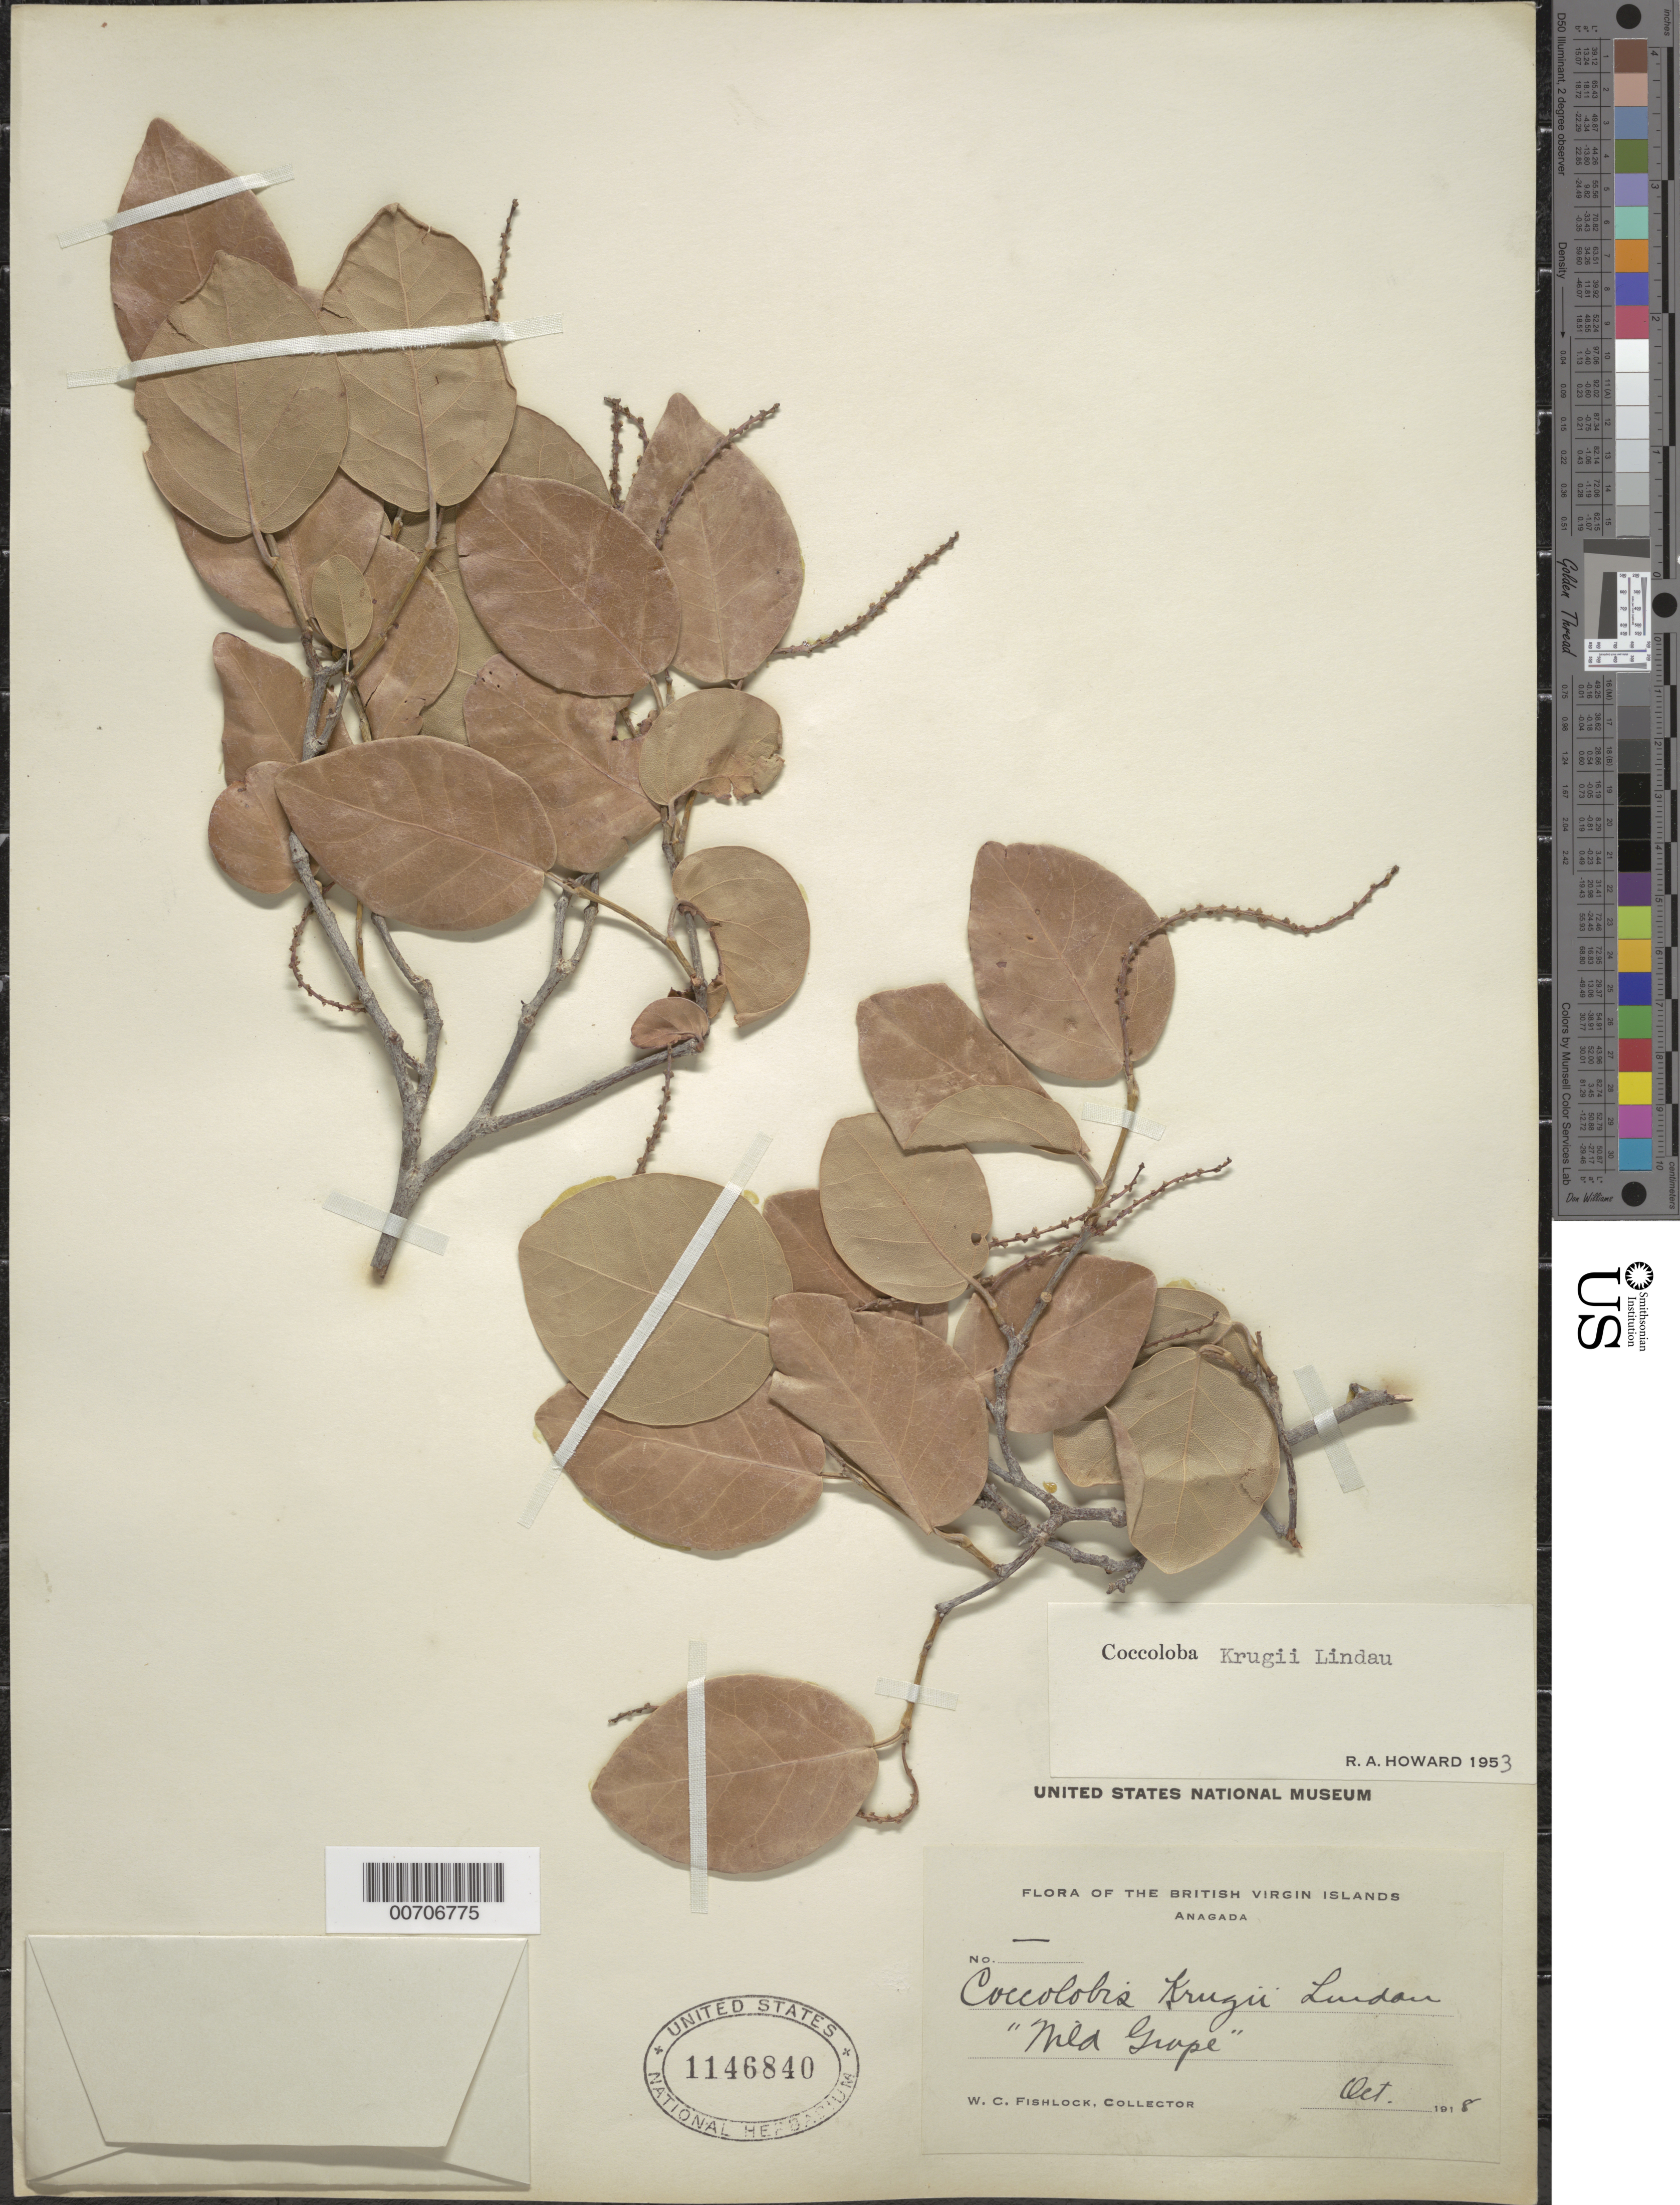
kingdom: Plantae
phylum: Tracheophyta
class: Magnoliopsida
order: Caryophyllales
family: Polygonaceae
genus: Coccoloba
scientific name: Coccoloba krugii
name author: Lindau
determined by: Howard, R. A.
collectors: W. Fishlock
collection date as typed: Oct 1918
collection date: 1918-10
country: British Virgin Islands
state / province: Anegada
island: Anegada Island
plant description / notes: Common name: Wild grape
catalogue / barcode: US 1146840